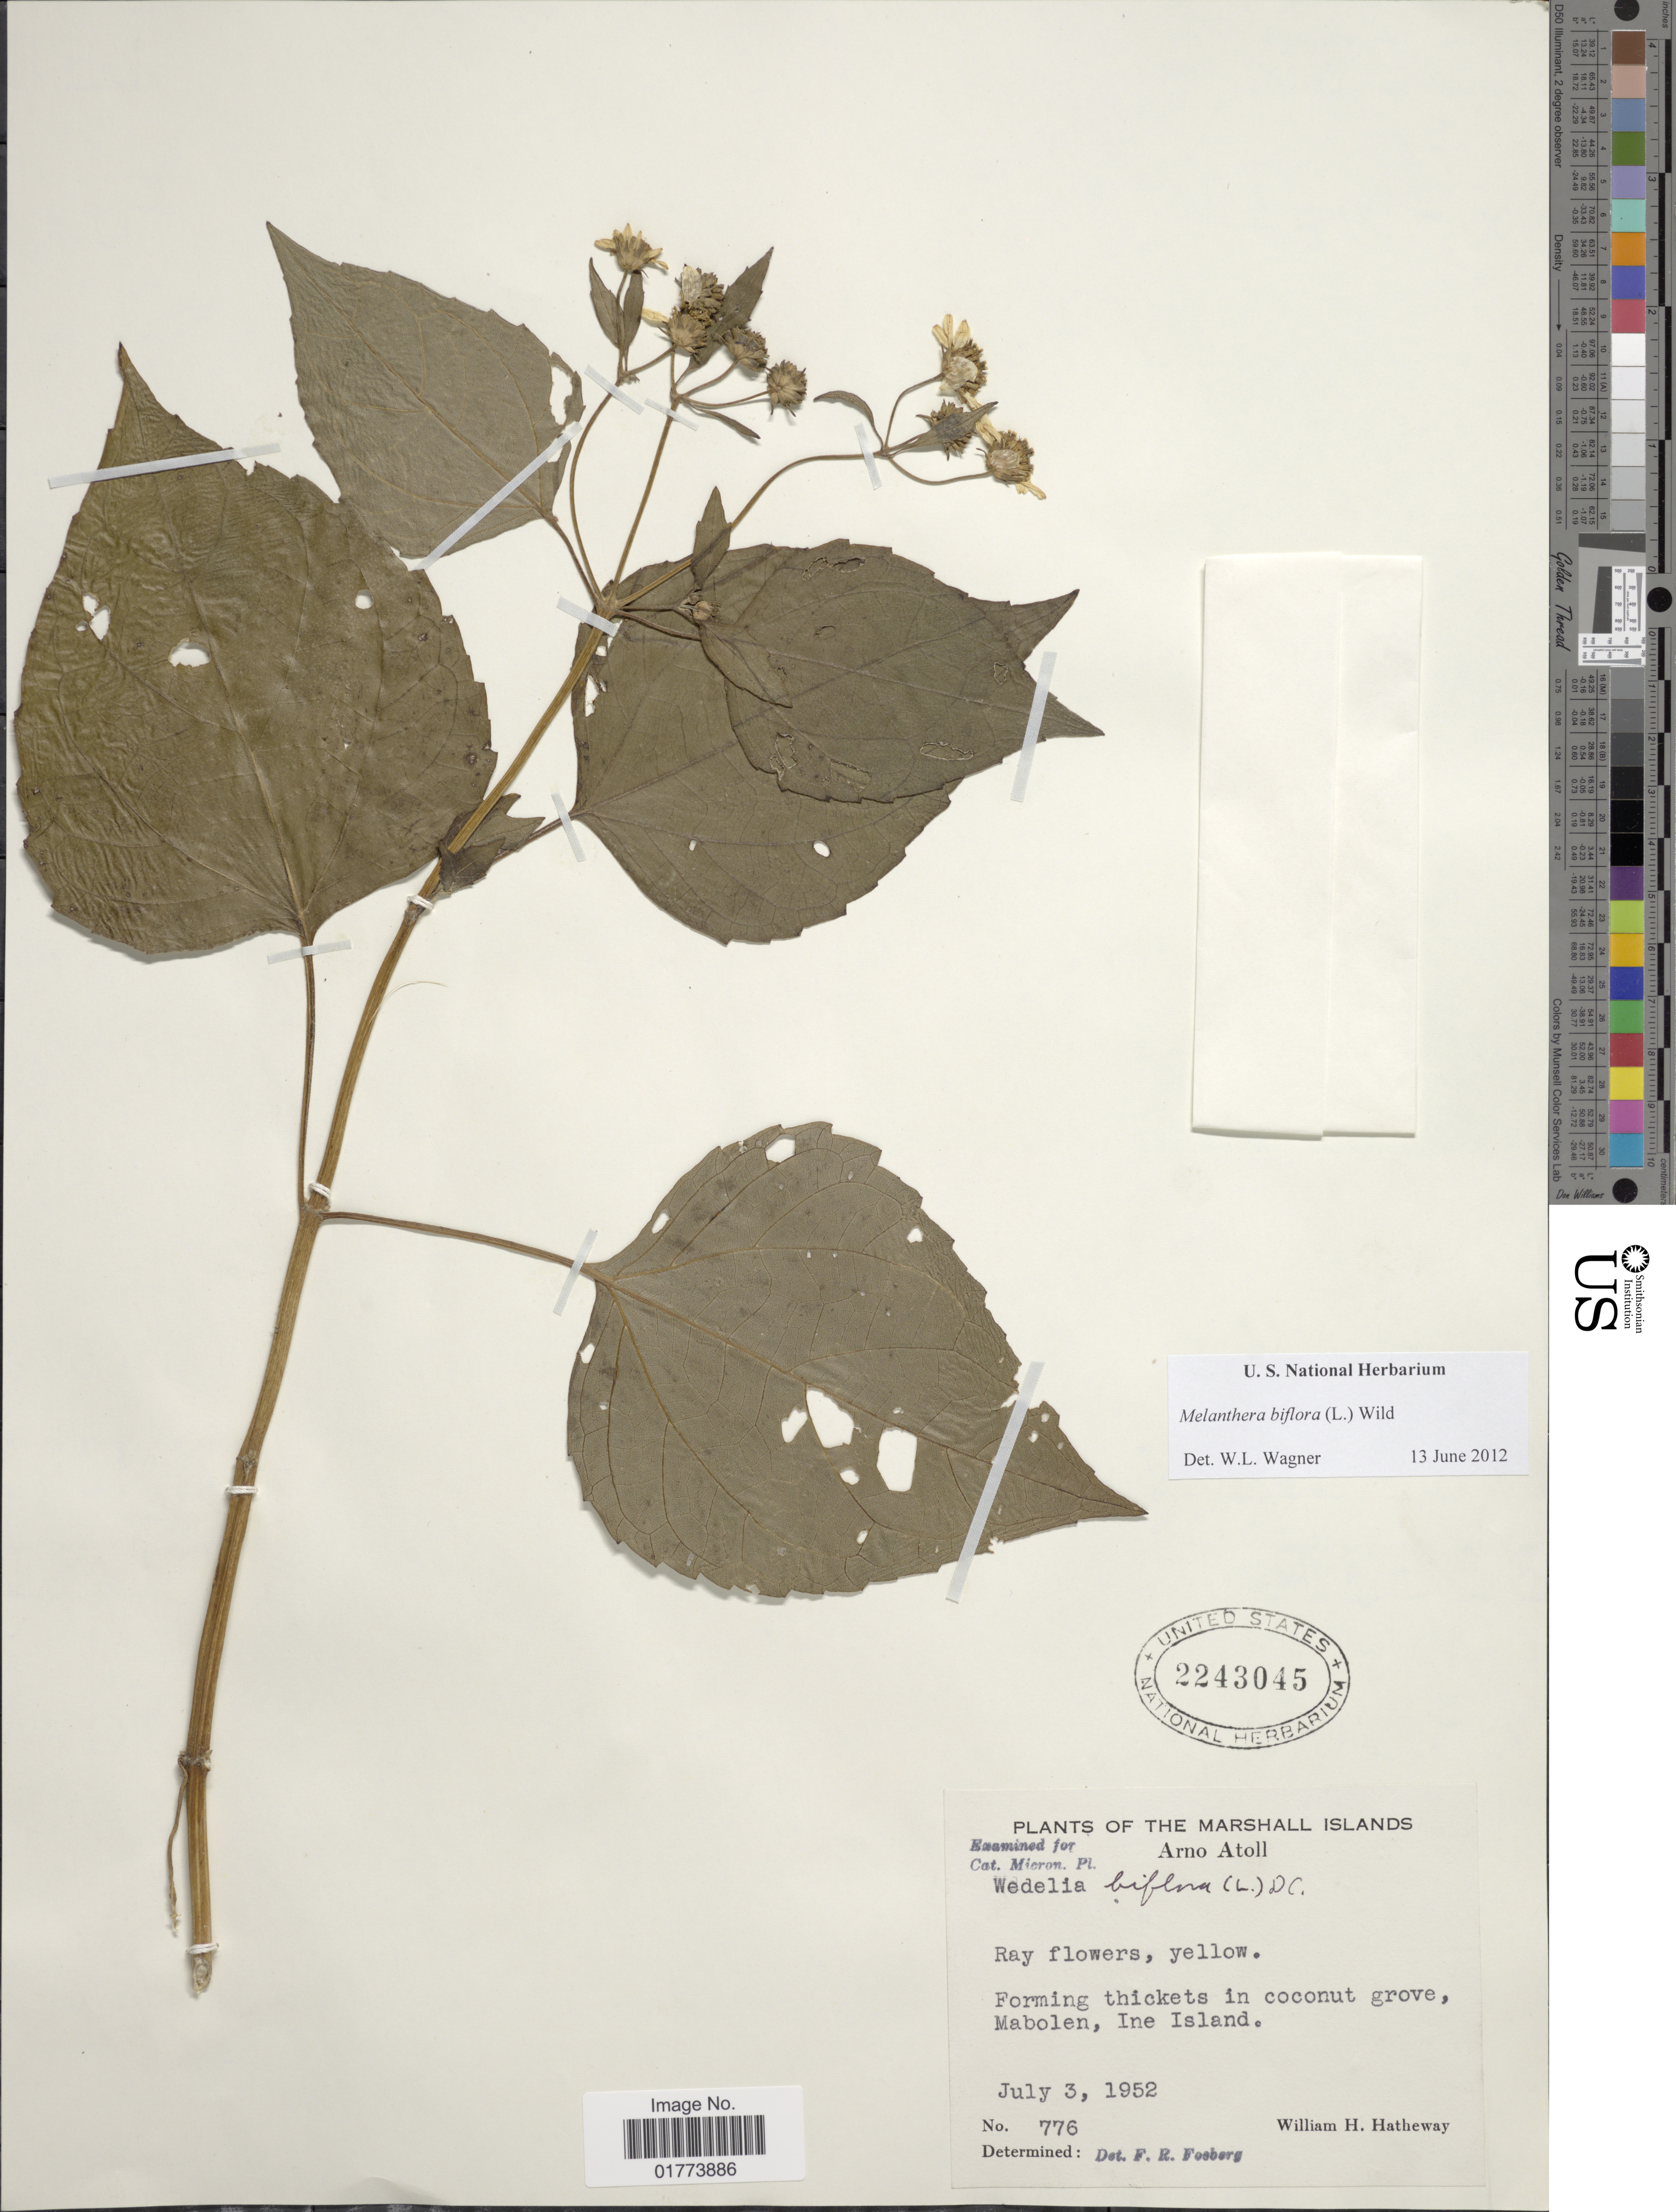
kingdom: Plantae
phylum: Tracheophyta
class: Magnoliopsida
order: Asterales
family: Asteraceae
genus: Wollastonia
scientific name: Wollastonia biflora var. biflora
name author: (L.) DC.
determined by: Wagner, W. L., (BOT), Smithsonian Institution - National Museum of Natural History (UNITED STATES)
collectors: W. H. Hatheway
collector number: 776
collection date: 1952-07-03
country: Marshall Islands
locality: Arno Atoll, Ine Island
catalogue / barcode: US 2243045